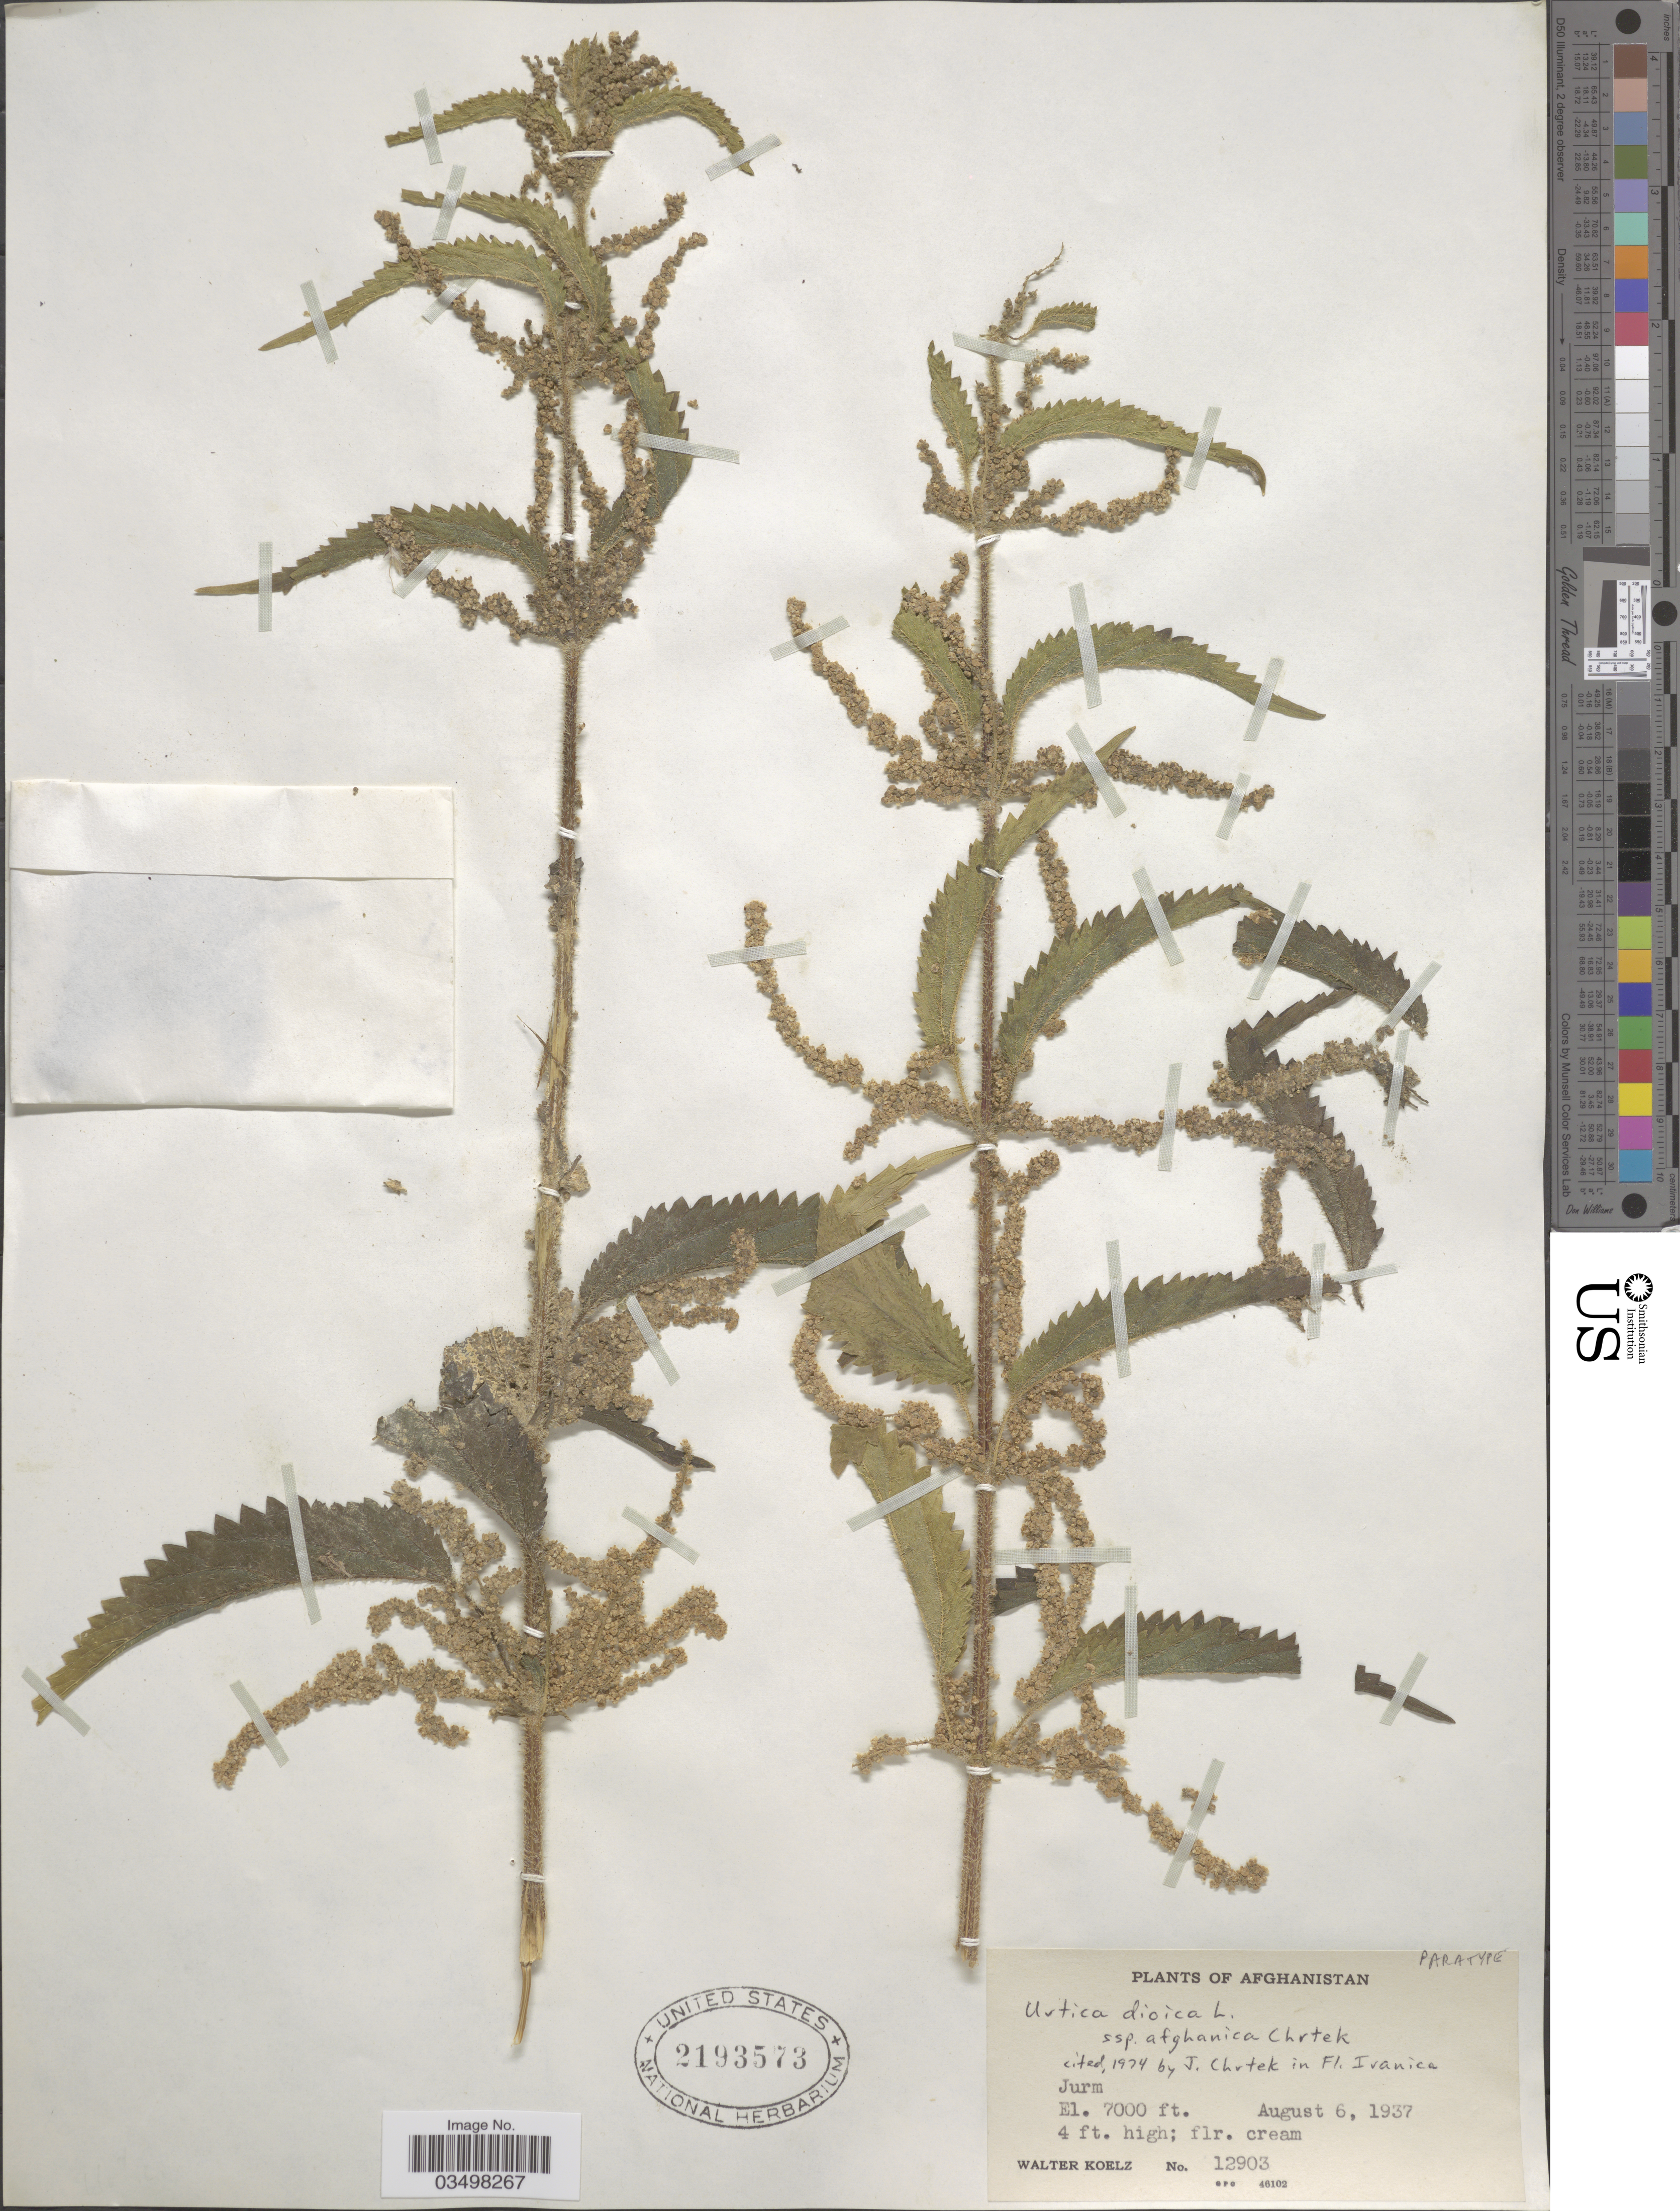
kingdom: Plantae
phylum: Tracheophyta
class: Magnoliopsida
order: Rosales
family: Urticaceae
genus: Urtica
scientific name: Urtica dioica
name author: L.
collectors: W. N. Koelz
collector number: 12903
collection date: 1937-08-06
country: Afghanistan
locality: Jurm.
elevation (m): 2134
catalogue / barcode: US 2193573